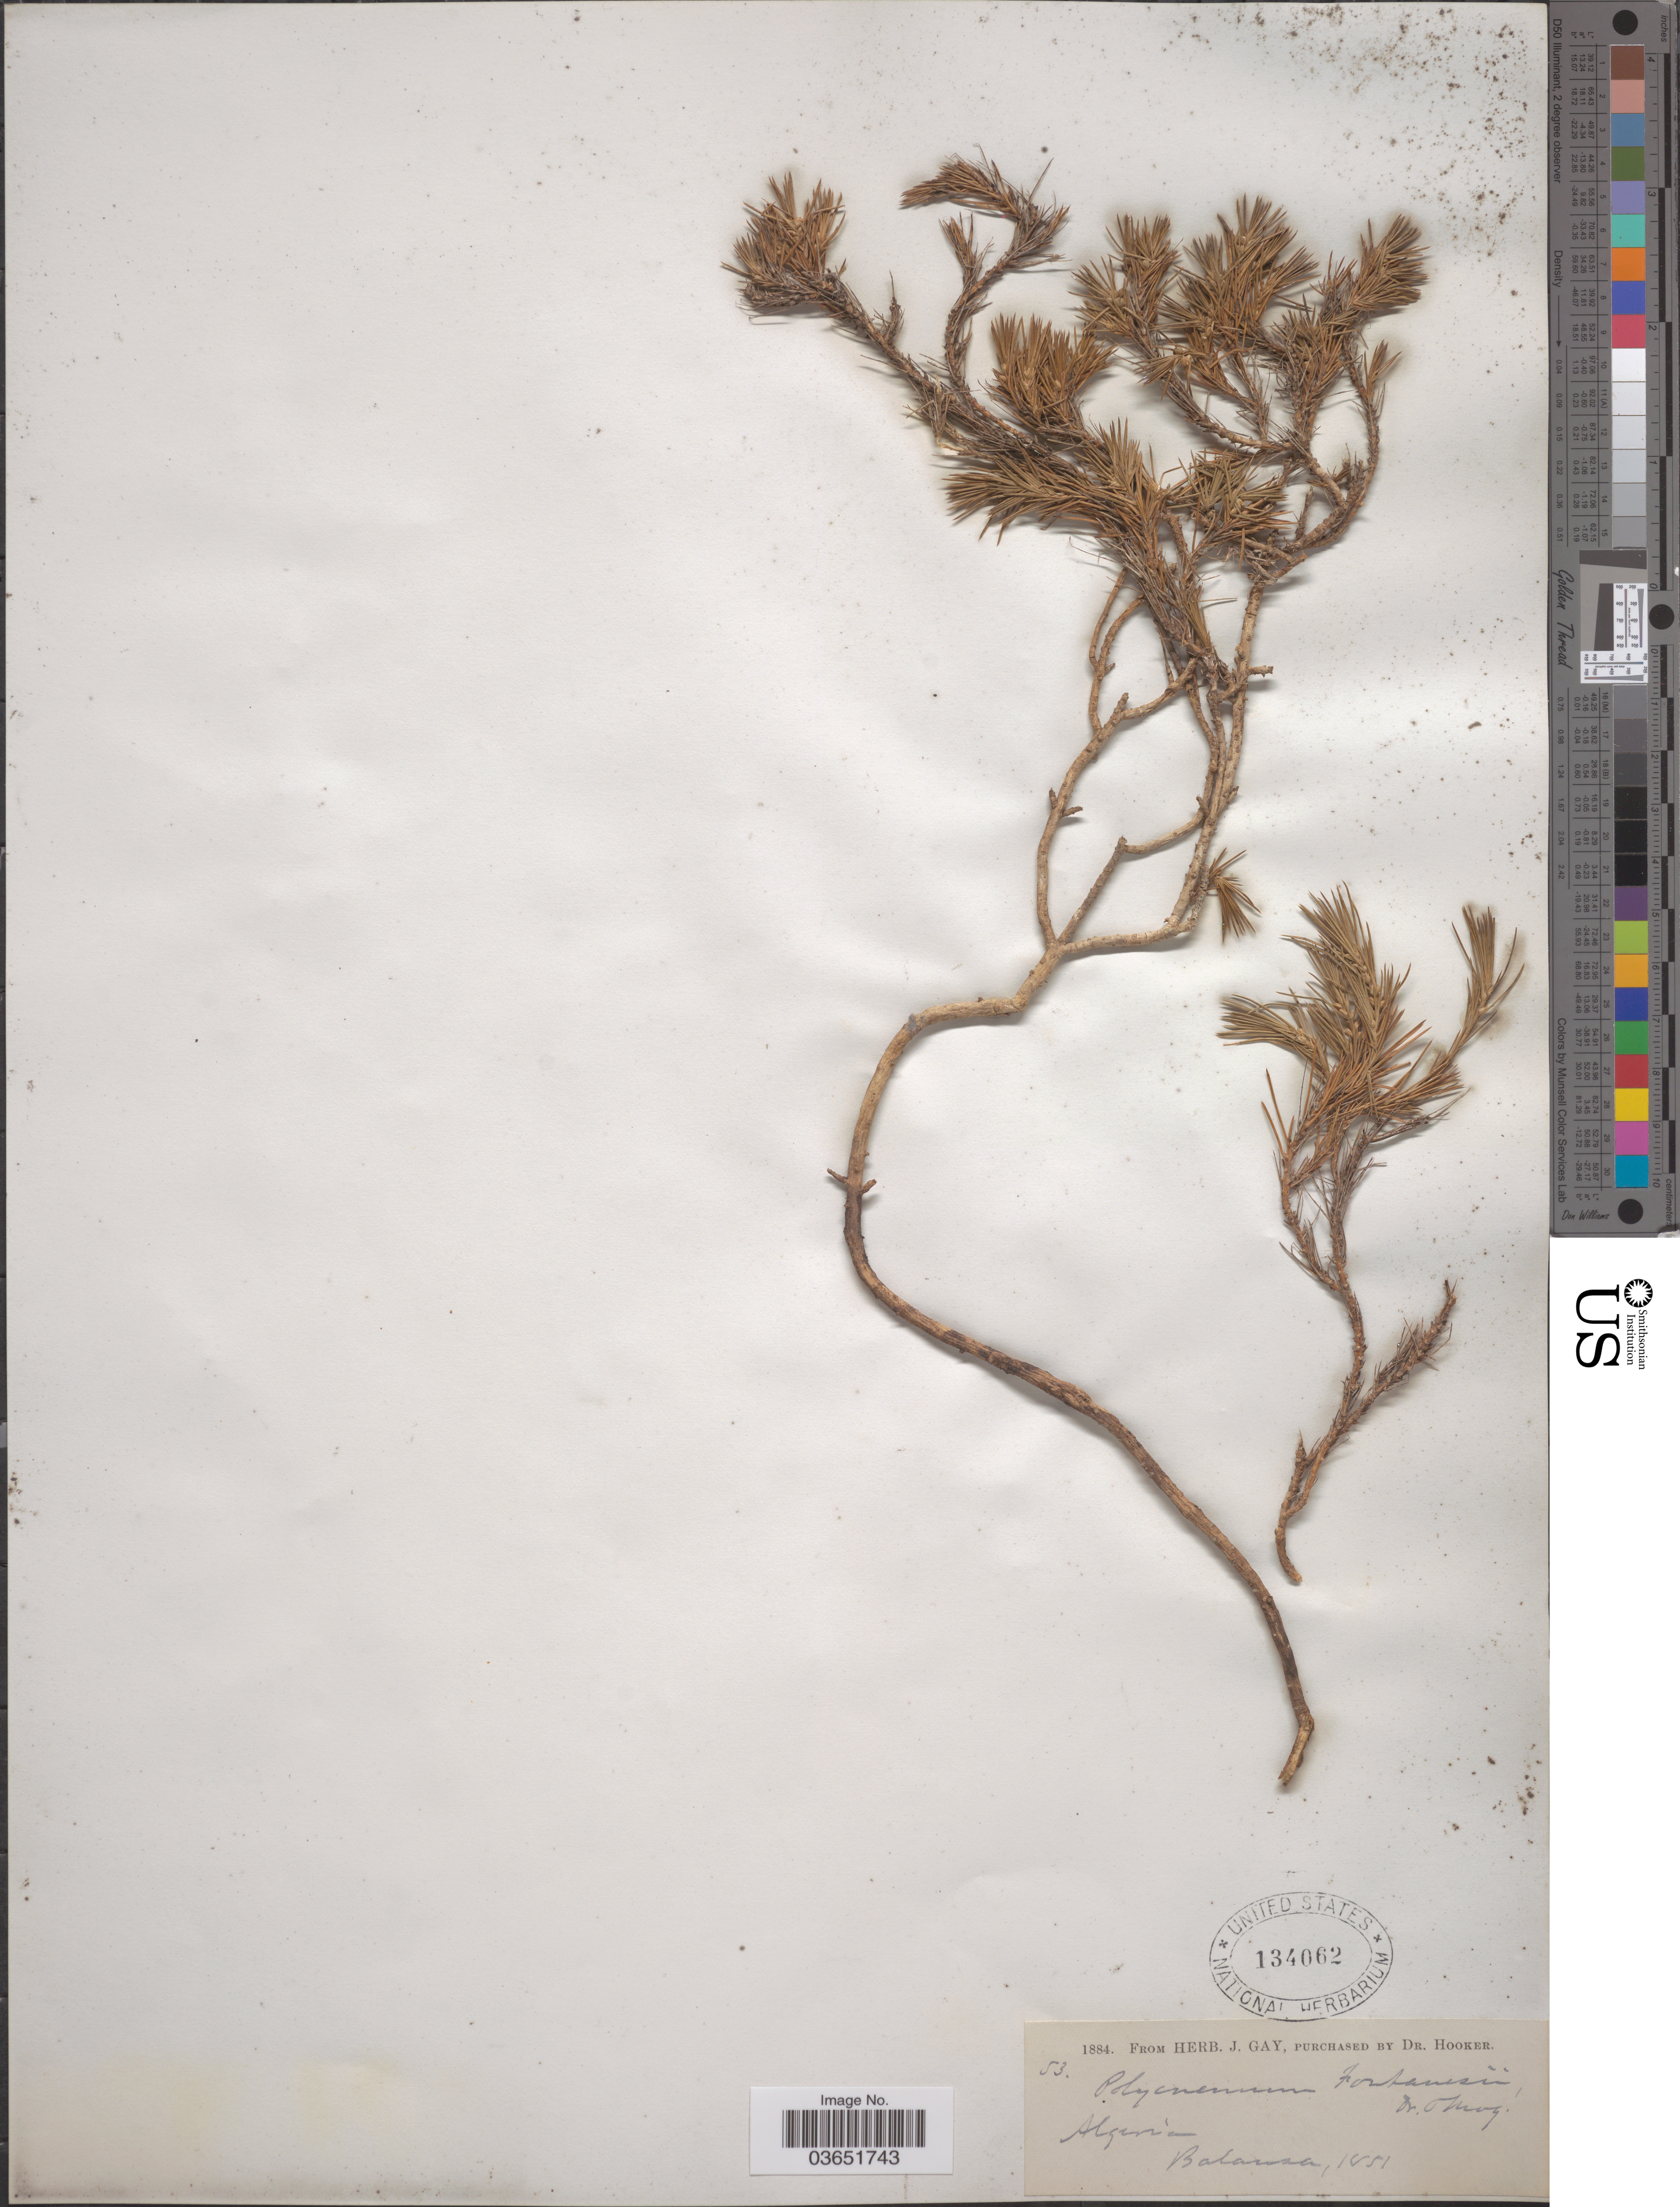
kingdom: Plantae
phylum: Tracheophyta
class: Magnoliopsida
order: Caryophyllales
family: Amaranthaceae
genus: Polycnemum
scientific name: Polycnemum fontanesii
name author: Durieu & Moq.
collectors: -. Balansa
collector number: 53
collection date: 1851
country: Algeria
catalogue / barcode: US 134062